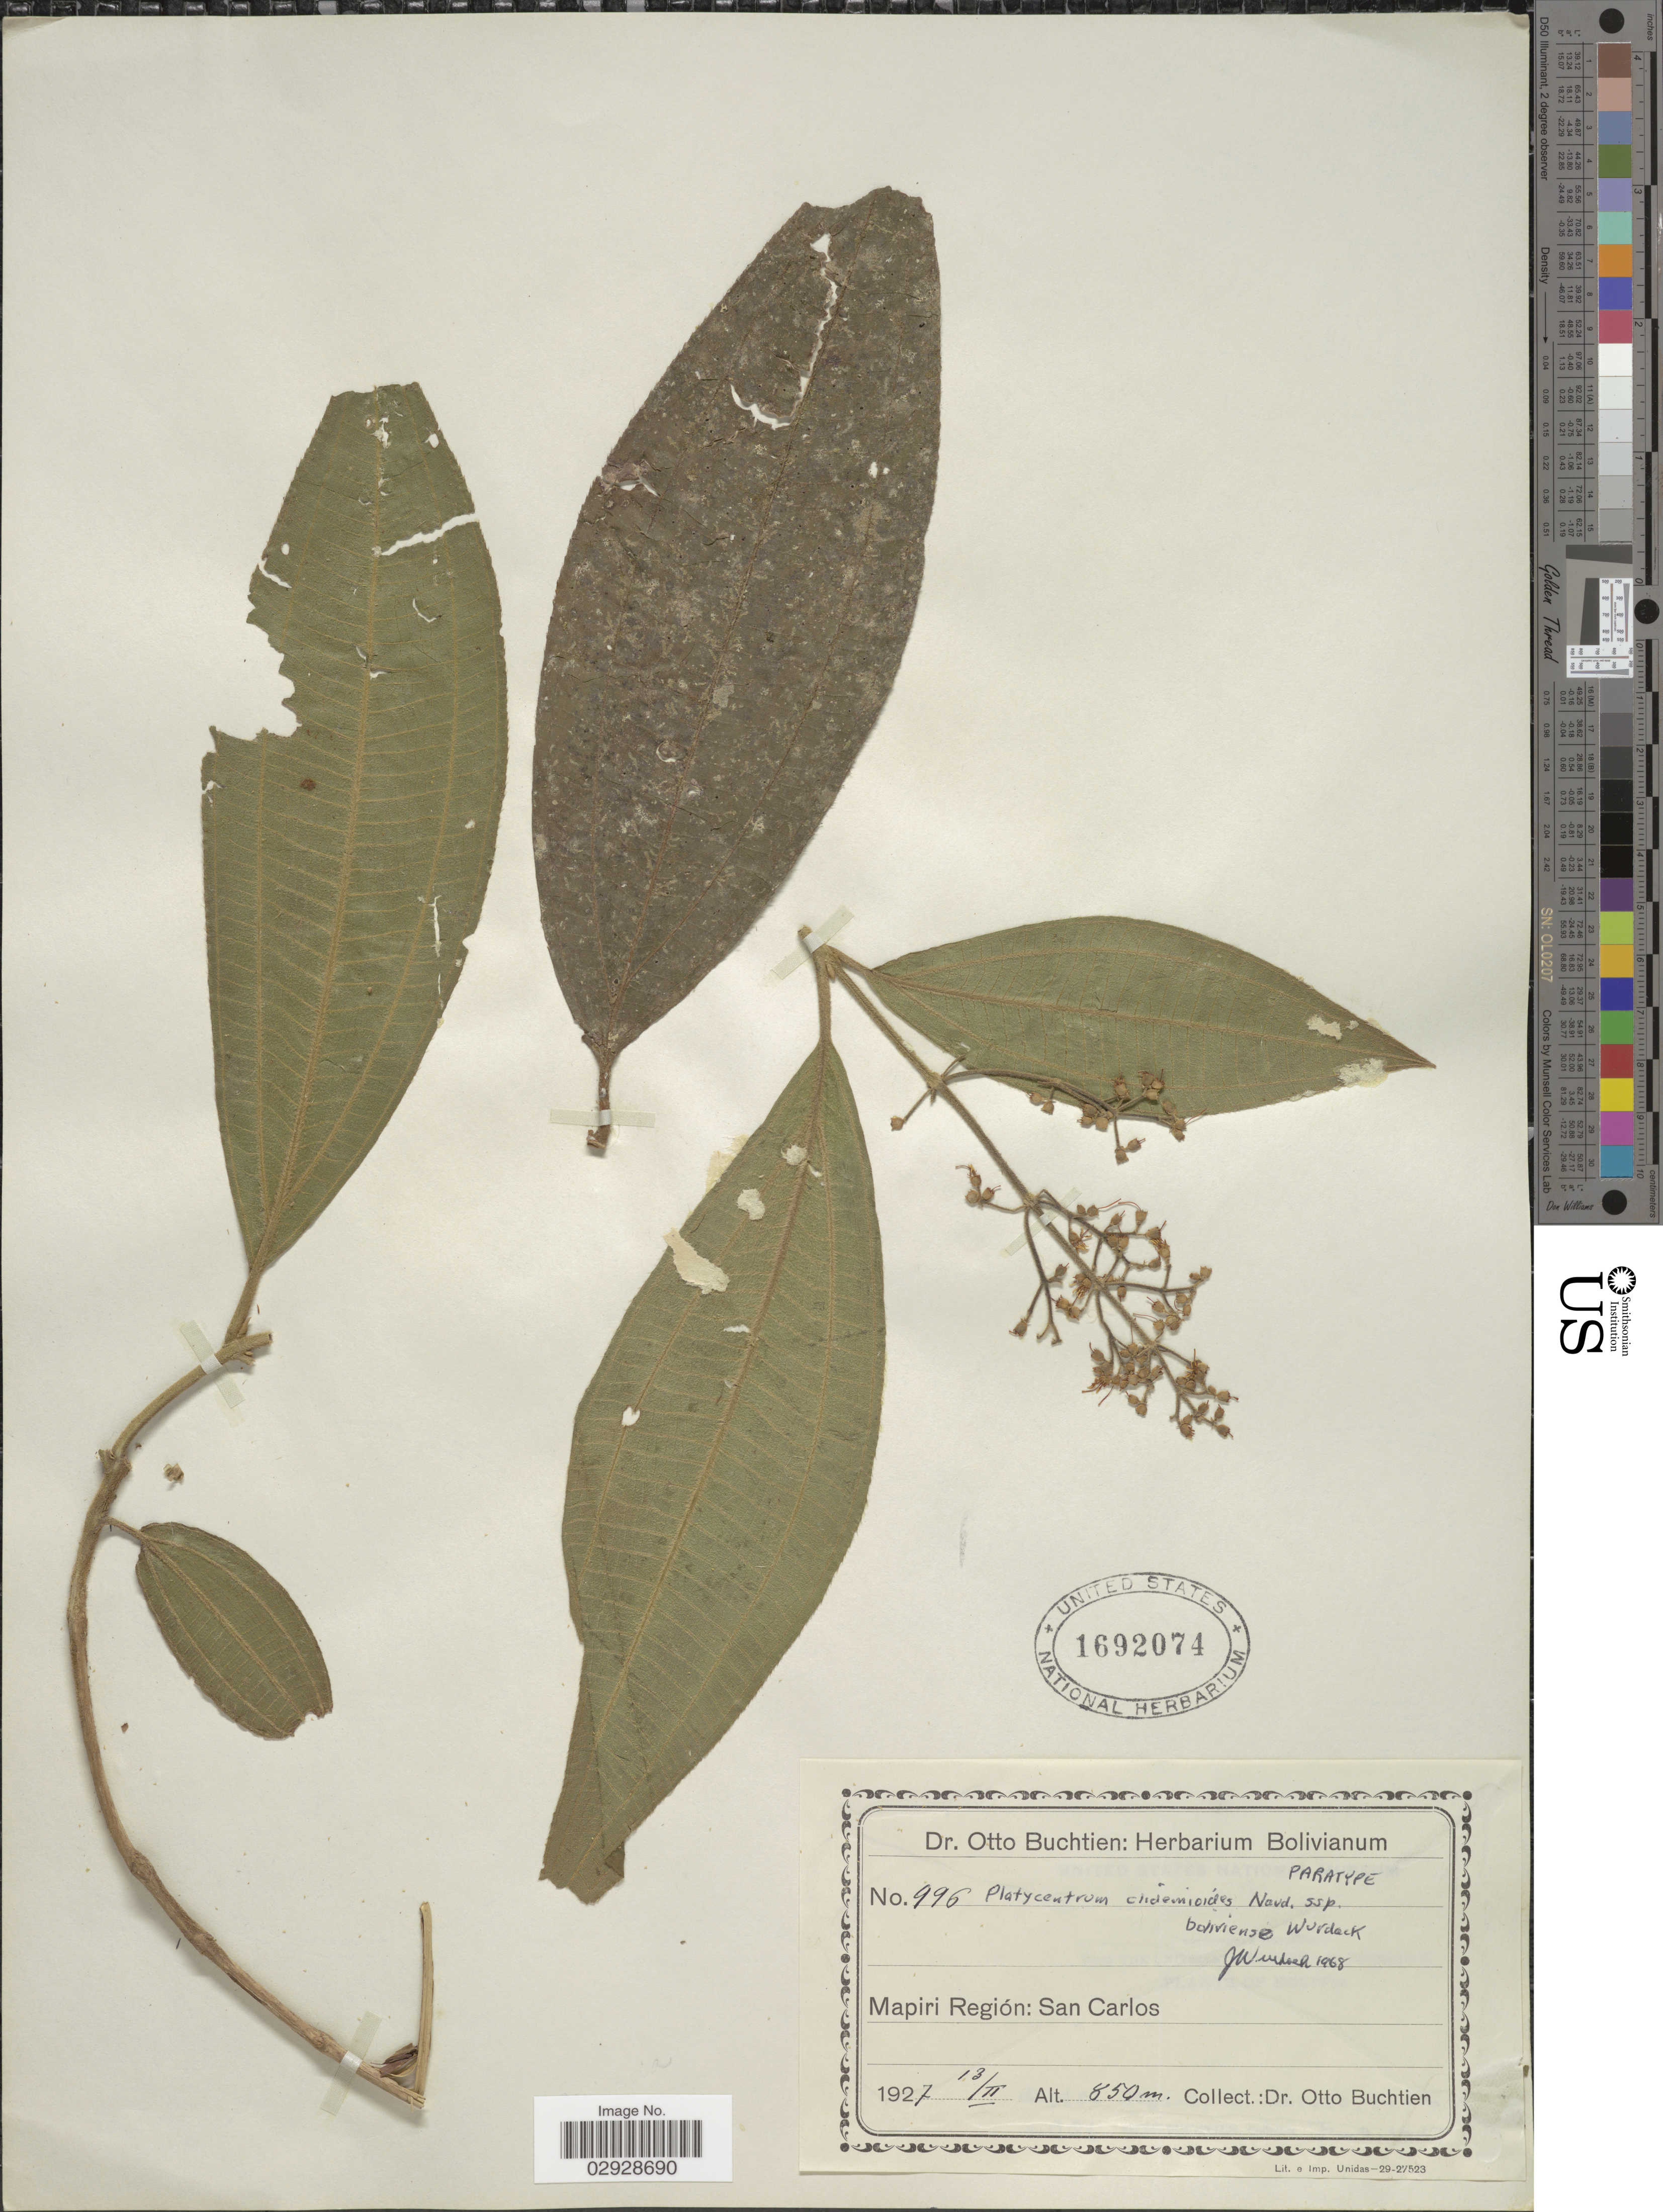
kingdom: Plantae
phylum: Tracheophyta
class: Magnoliopsida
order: Myrtales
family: Melastomataceae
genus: Leandra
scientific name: Leandra clidemioides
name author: (Naudin) Wurdack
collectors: O. Buchtien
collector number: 996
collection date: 1927-02-13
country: Bolivia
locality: Mapiri Región: San Carlos.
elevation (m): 850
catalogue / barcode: US 1692074